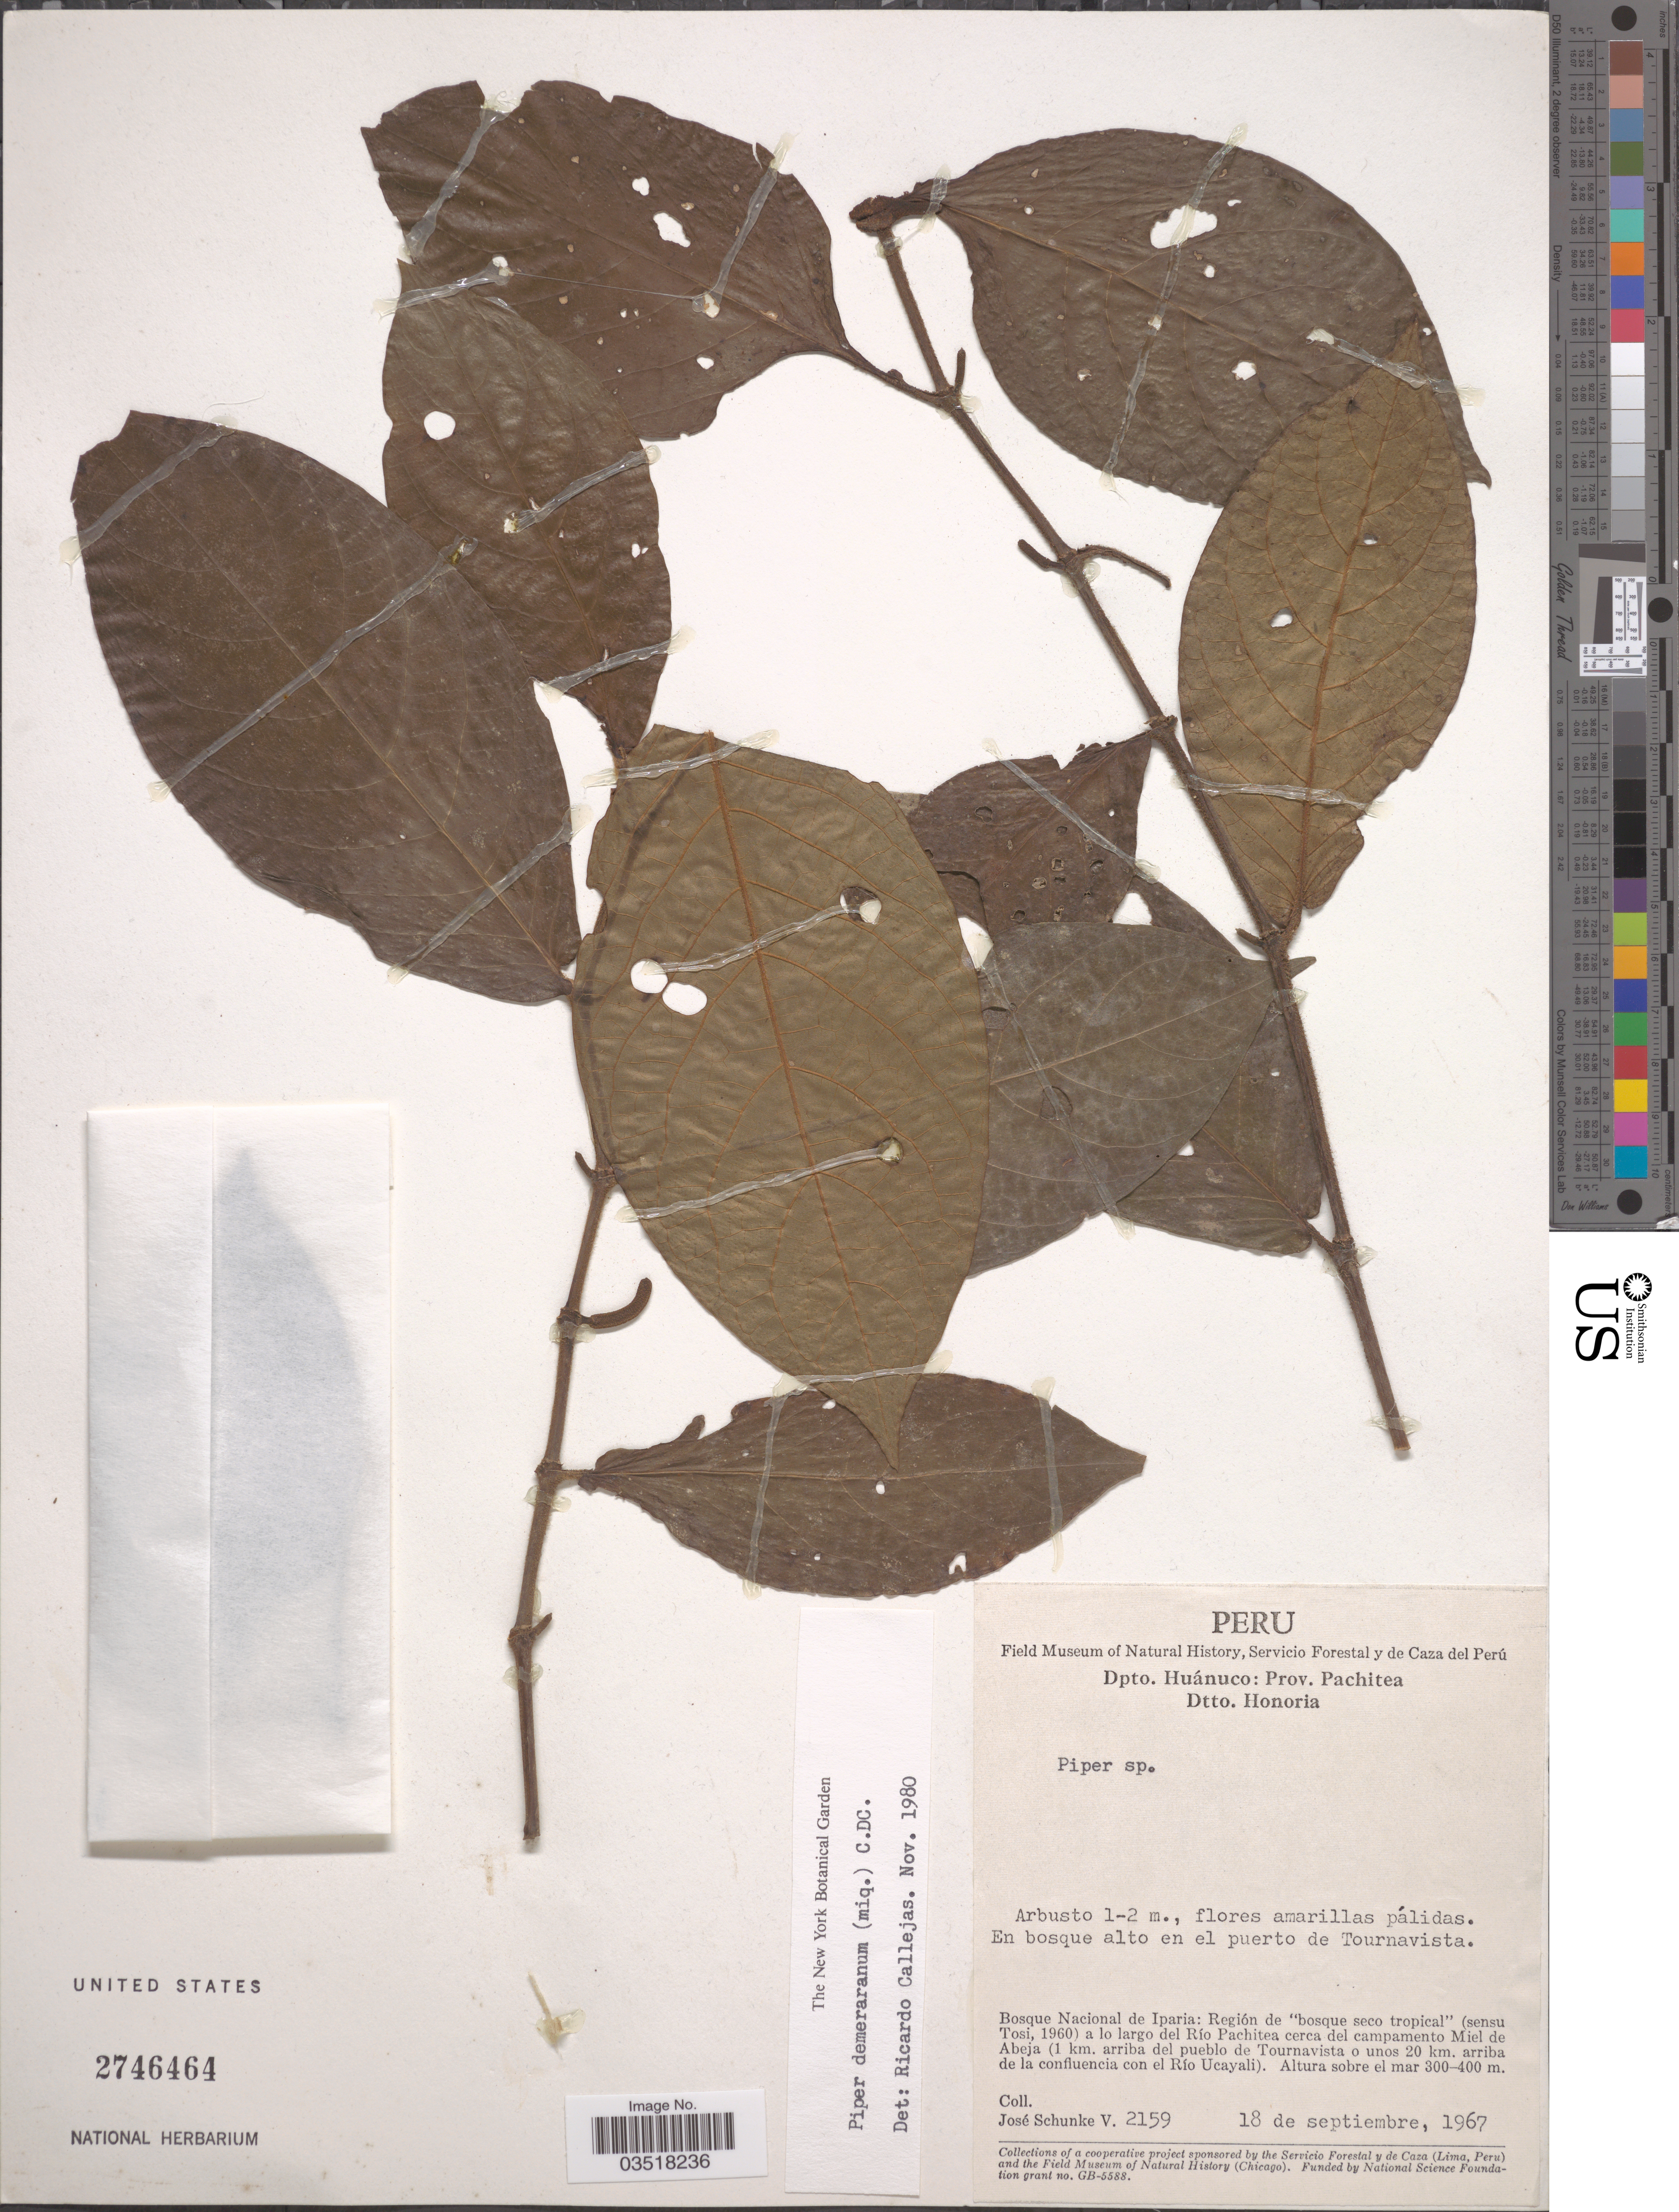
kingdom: Plantae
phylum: Tracheophyta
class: Magnoliopsida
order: Piperales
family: Piperaceae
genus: Piper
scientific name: Piper demeraranum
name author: (Miq.) C. DC.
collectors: J. Schunke Vigo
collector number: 2159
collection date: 1967-09-18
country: Peru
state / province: Huánuco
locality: Dpto. Huánuco: Prov. Pachitea. Dtto. Honoria. En bosque alto en el puerto de Tournavista. Bosque Nacional de Iparia: Región de "bosque seco tropical" (Sensu Tosi, 1960) a lo largo del Río Pachitea cerca del campamento Miel de Abeja (1 km. arriba del pueblo de Tournavista o unos 20 km. arriba de la confluencia con el Río Ucayali).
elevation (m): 300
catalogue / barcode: US 2746464